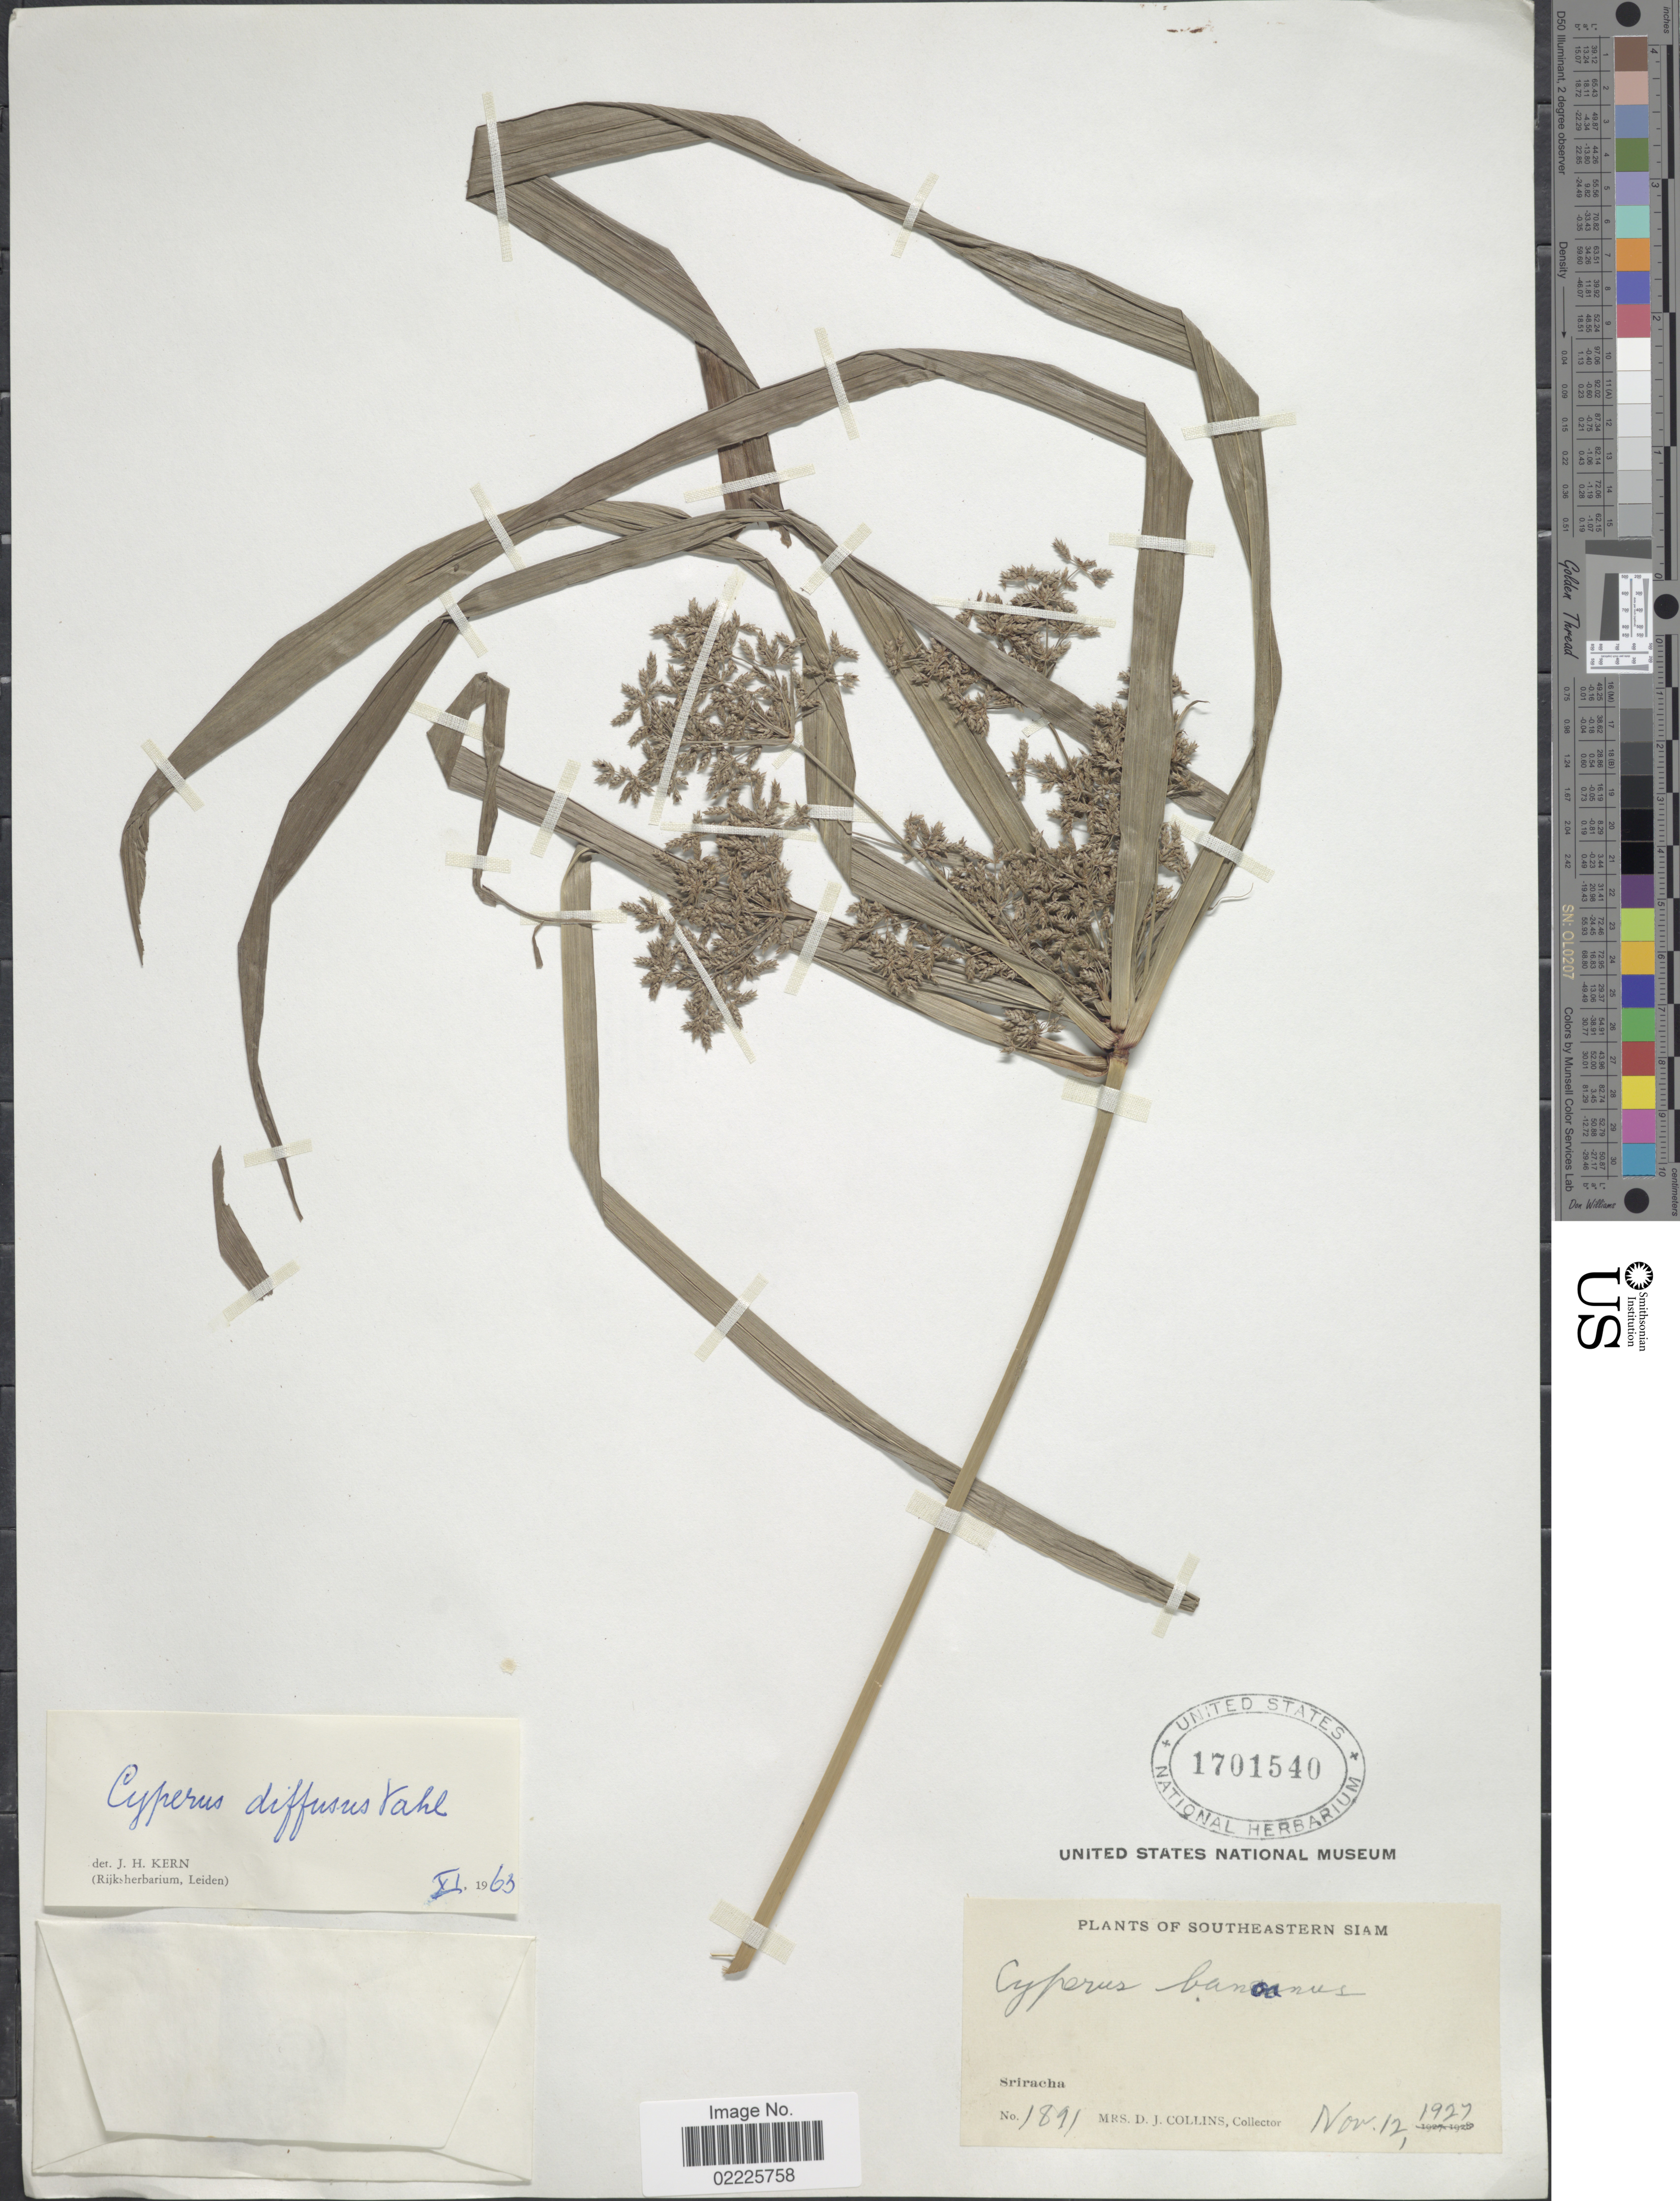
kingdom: Plantae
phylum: Tracheophyta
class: Liliopsida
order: Poales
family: Cyperaceae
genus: Cyperus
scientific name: Cyperus diffusus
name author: Vahl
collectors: Mrs. D. J. Collins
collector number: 1891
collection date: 1927-11-12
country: Thailand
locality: Southeastern Siam, Sriracha.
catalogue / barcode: US 1701540